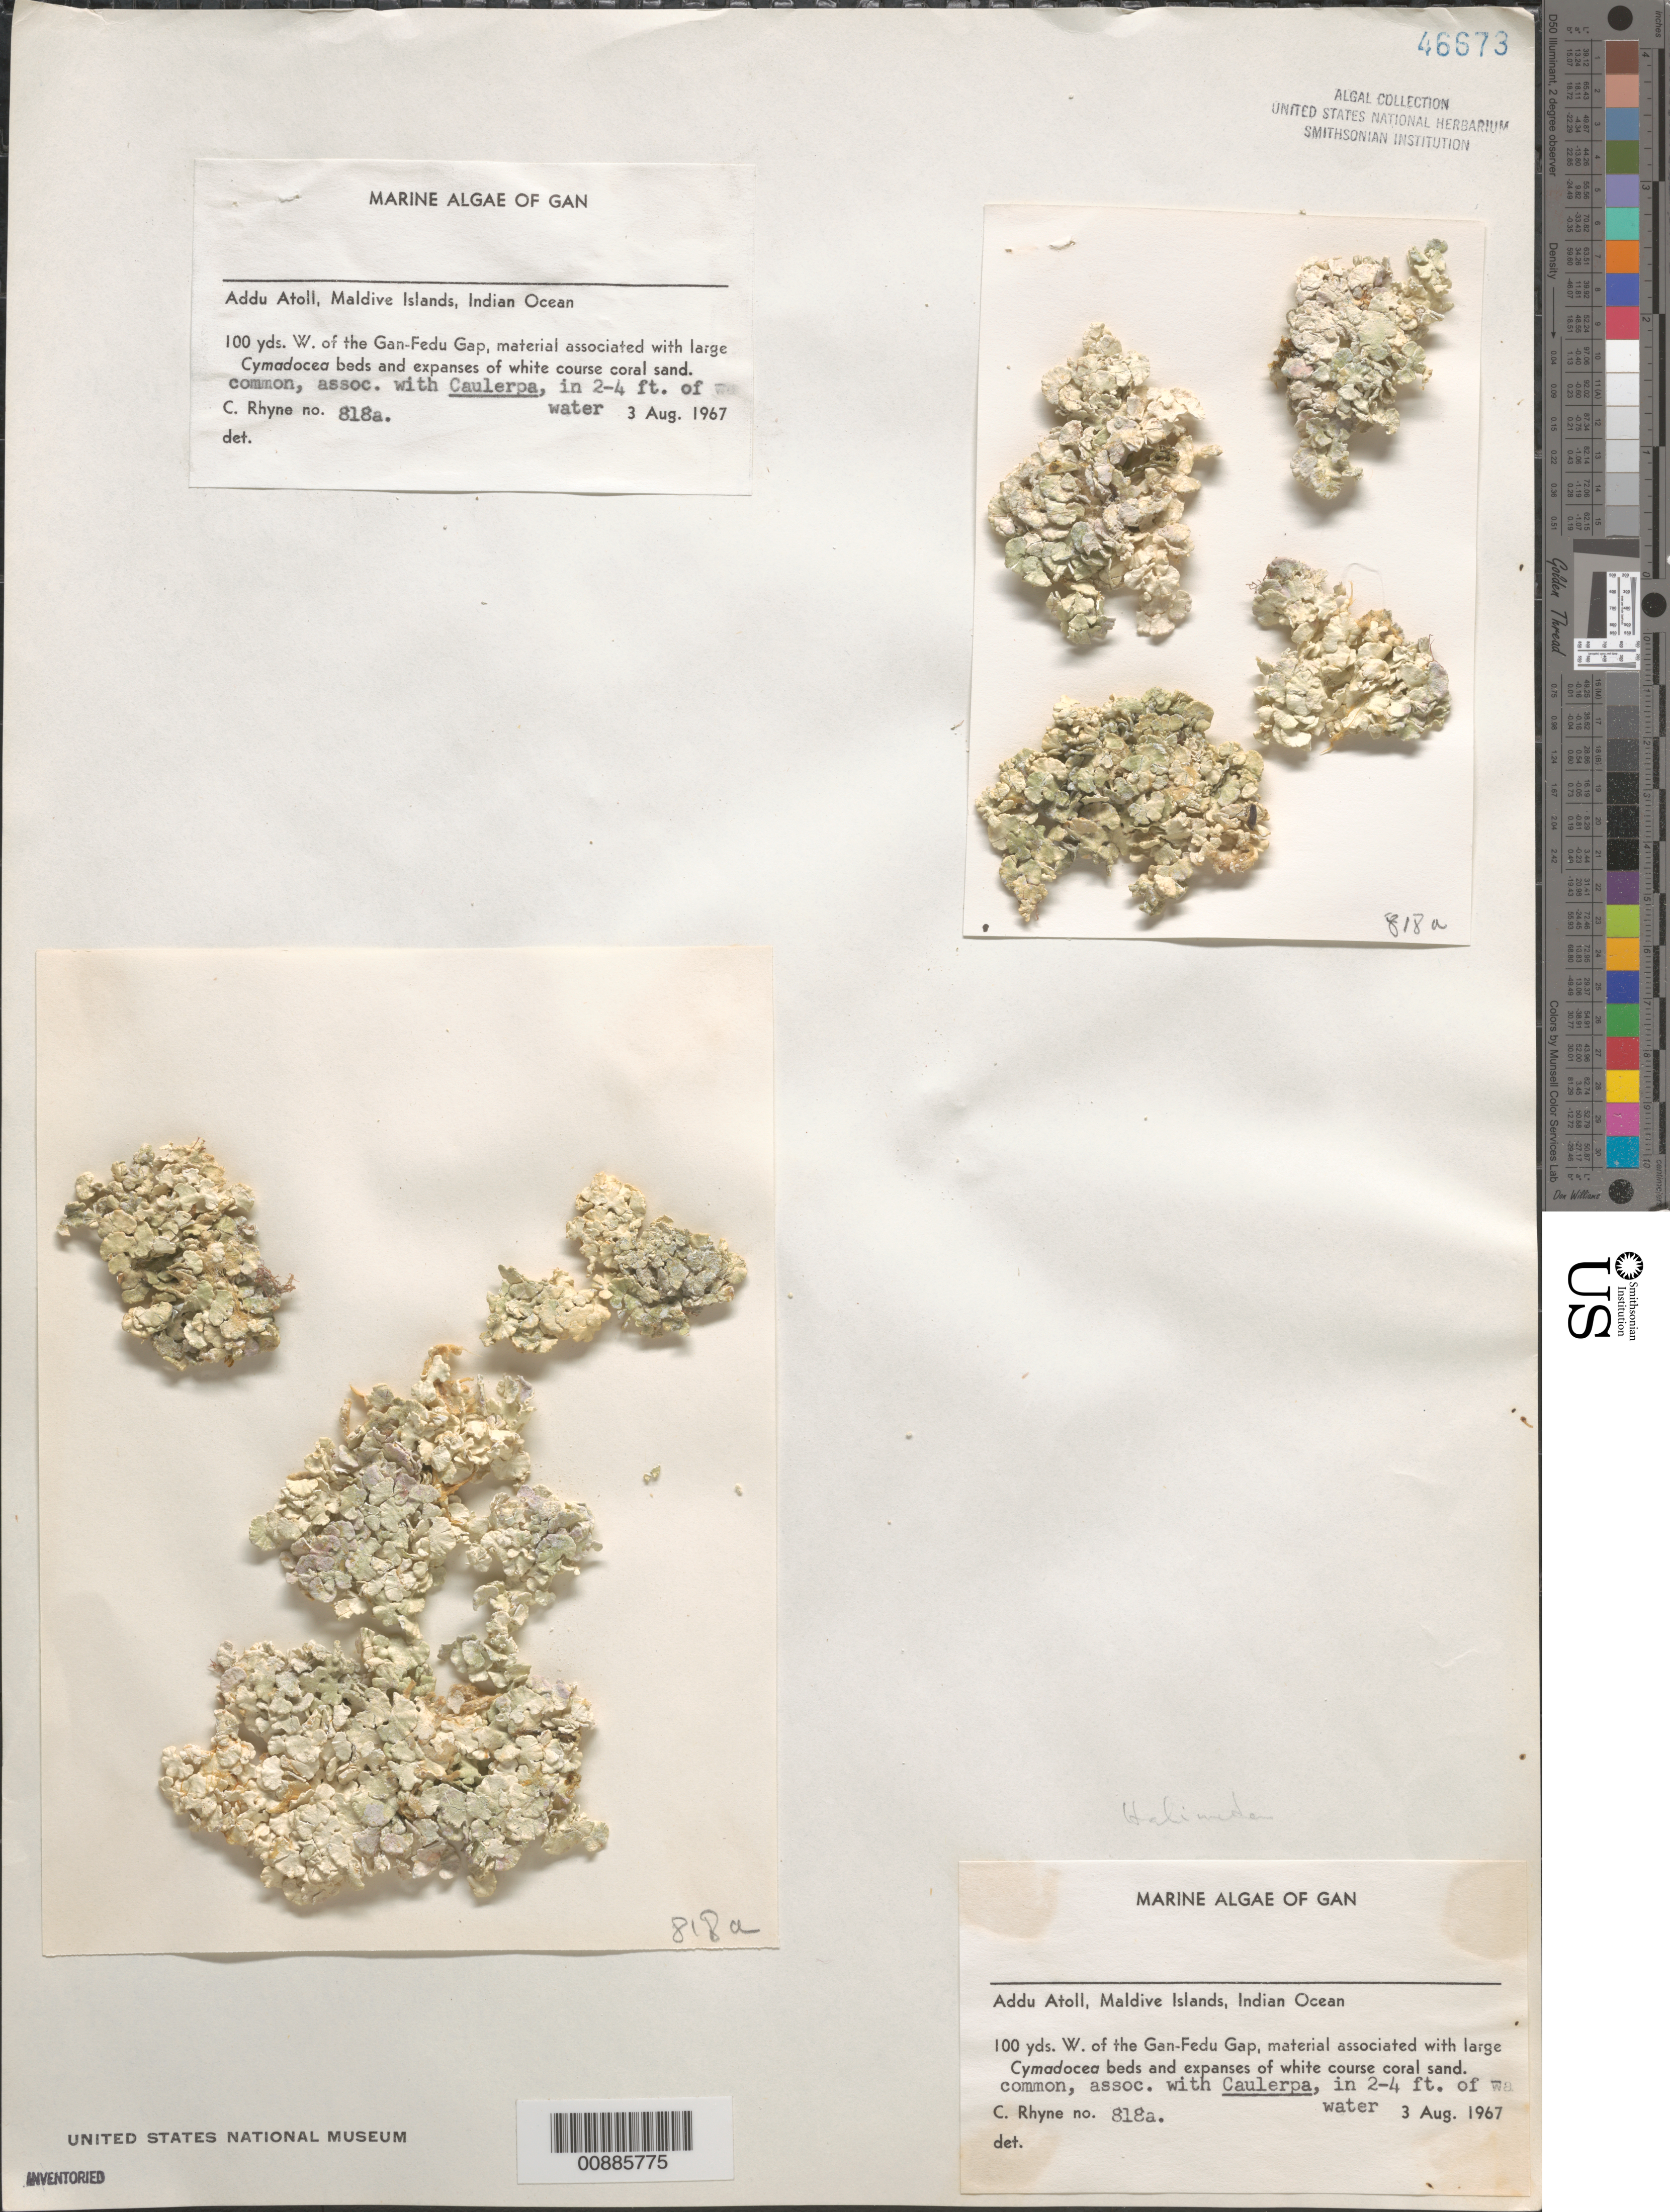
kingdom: Plantae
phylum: Chlorophyta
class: Ulvophyceae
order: Bryopsidales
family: Halimedaceae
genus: Halimeda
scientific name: Halimeda sp.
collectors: C. Rhyne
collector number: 818a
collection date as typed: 02 Aug 1967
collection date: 1967-08-02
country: Maldive Islands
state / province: Seenu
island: Gan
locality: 100 yards west of Gan-Fedu Gap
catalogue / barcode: US 46673